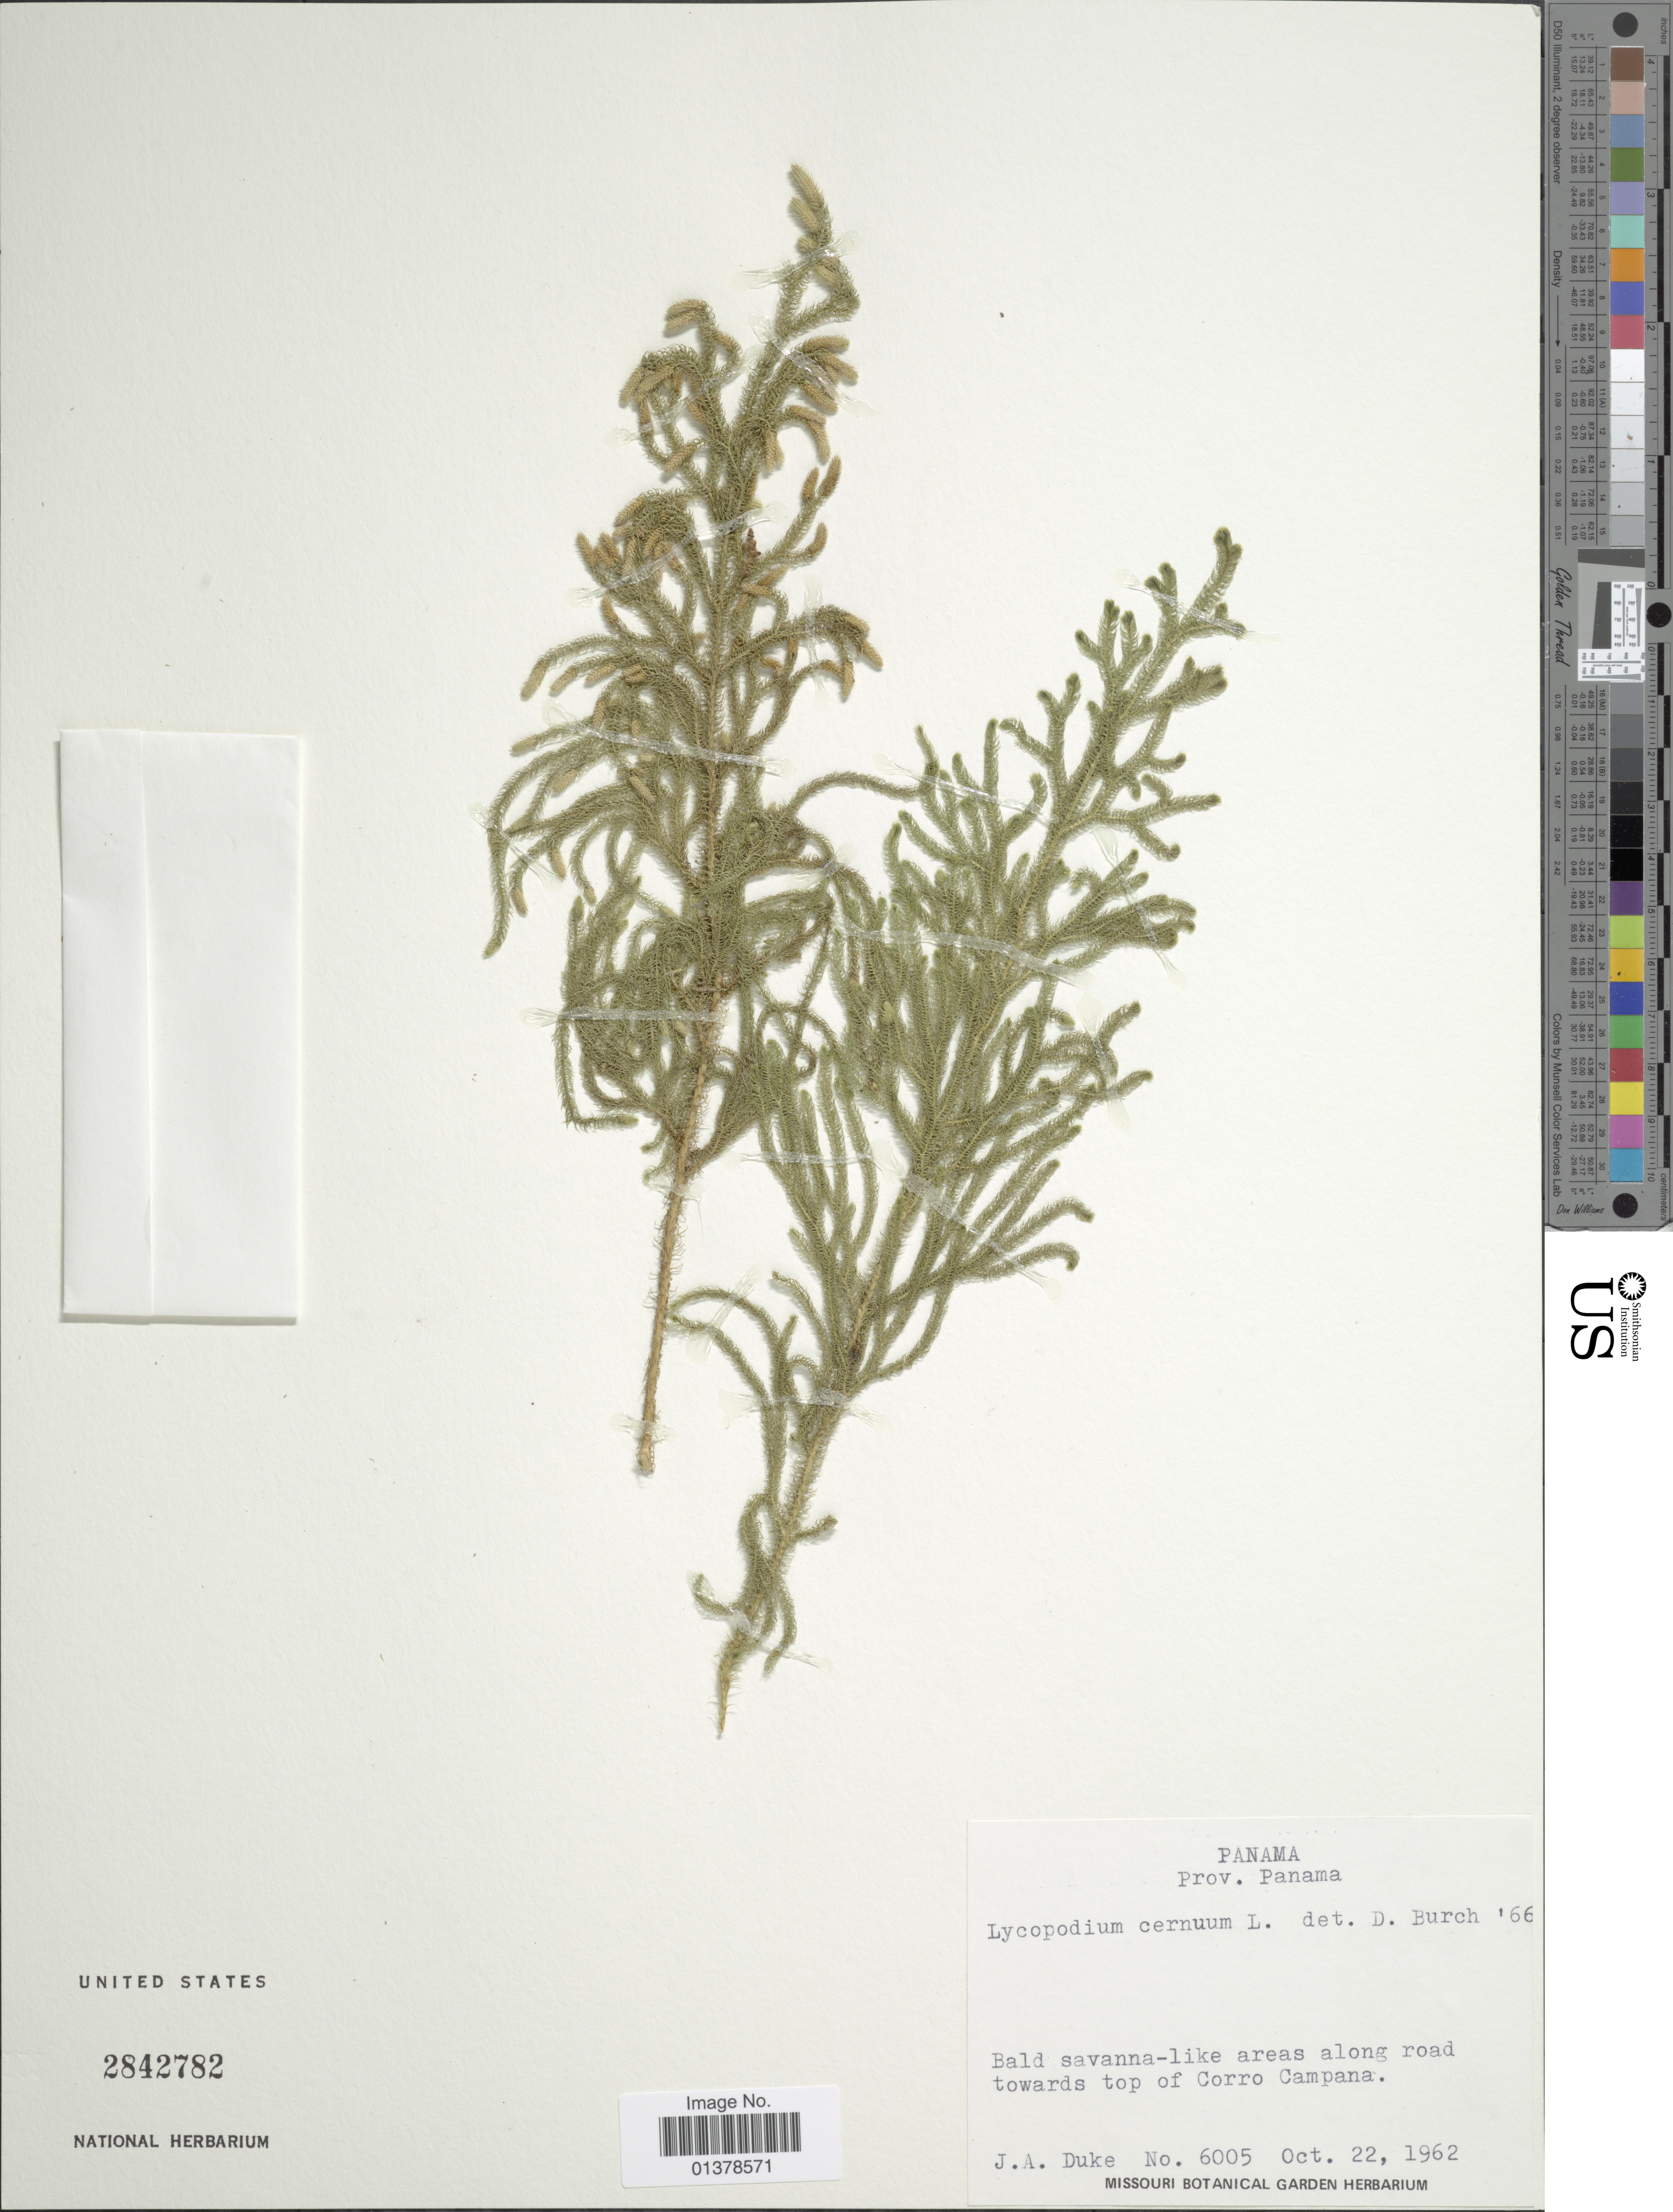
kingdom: Plantae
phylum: Tracheophyta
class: Lycopodiopsida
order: Lycopodiales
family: Lycopodiaceae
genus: Palhinhaea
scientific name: Palhinhaea cernua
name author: (L.) Vasc. & Franco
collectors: J. A. Duke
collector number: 6005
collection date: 1962-10-22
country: Panama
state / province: Panamá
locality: Bald savanna-like areas along road towards top of Corro Campana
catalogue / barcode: US 2842782